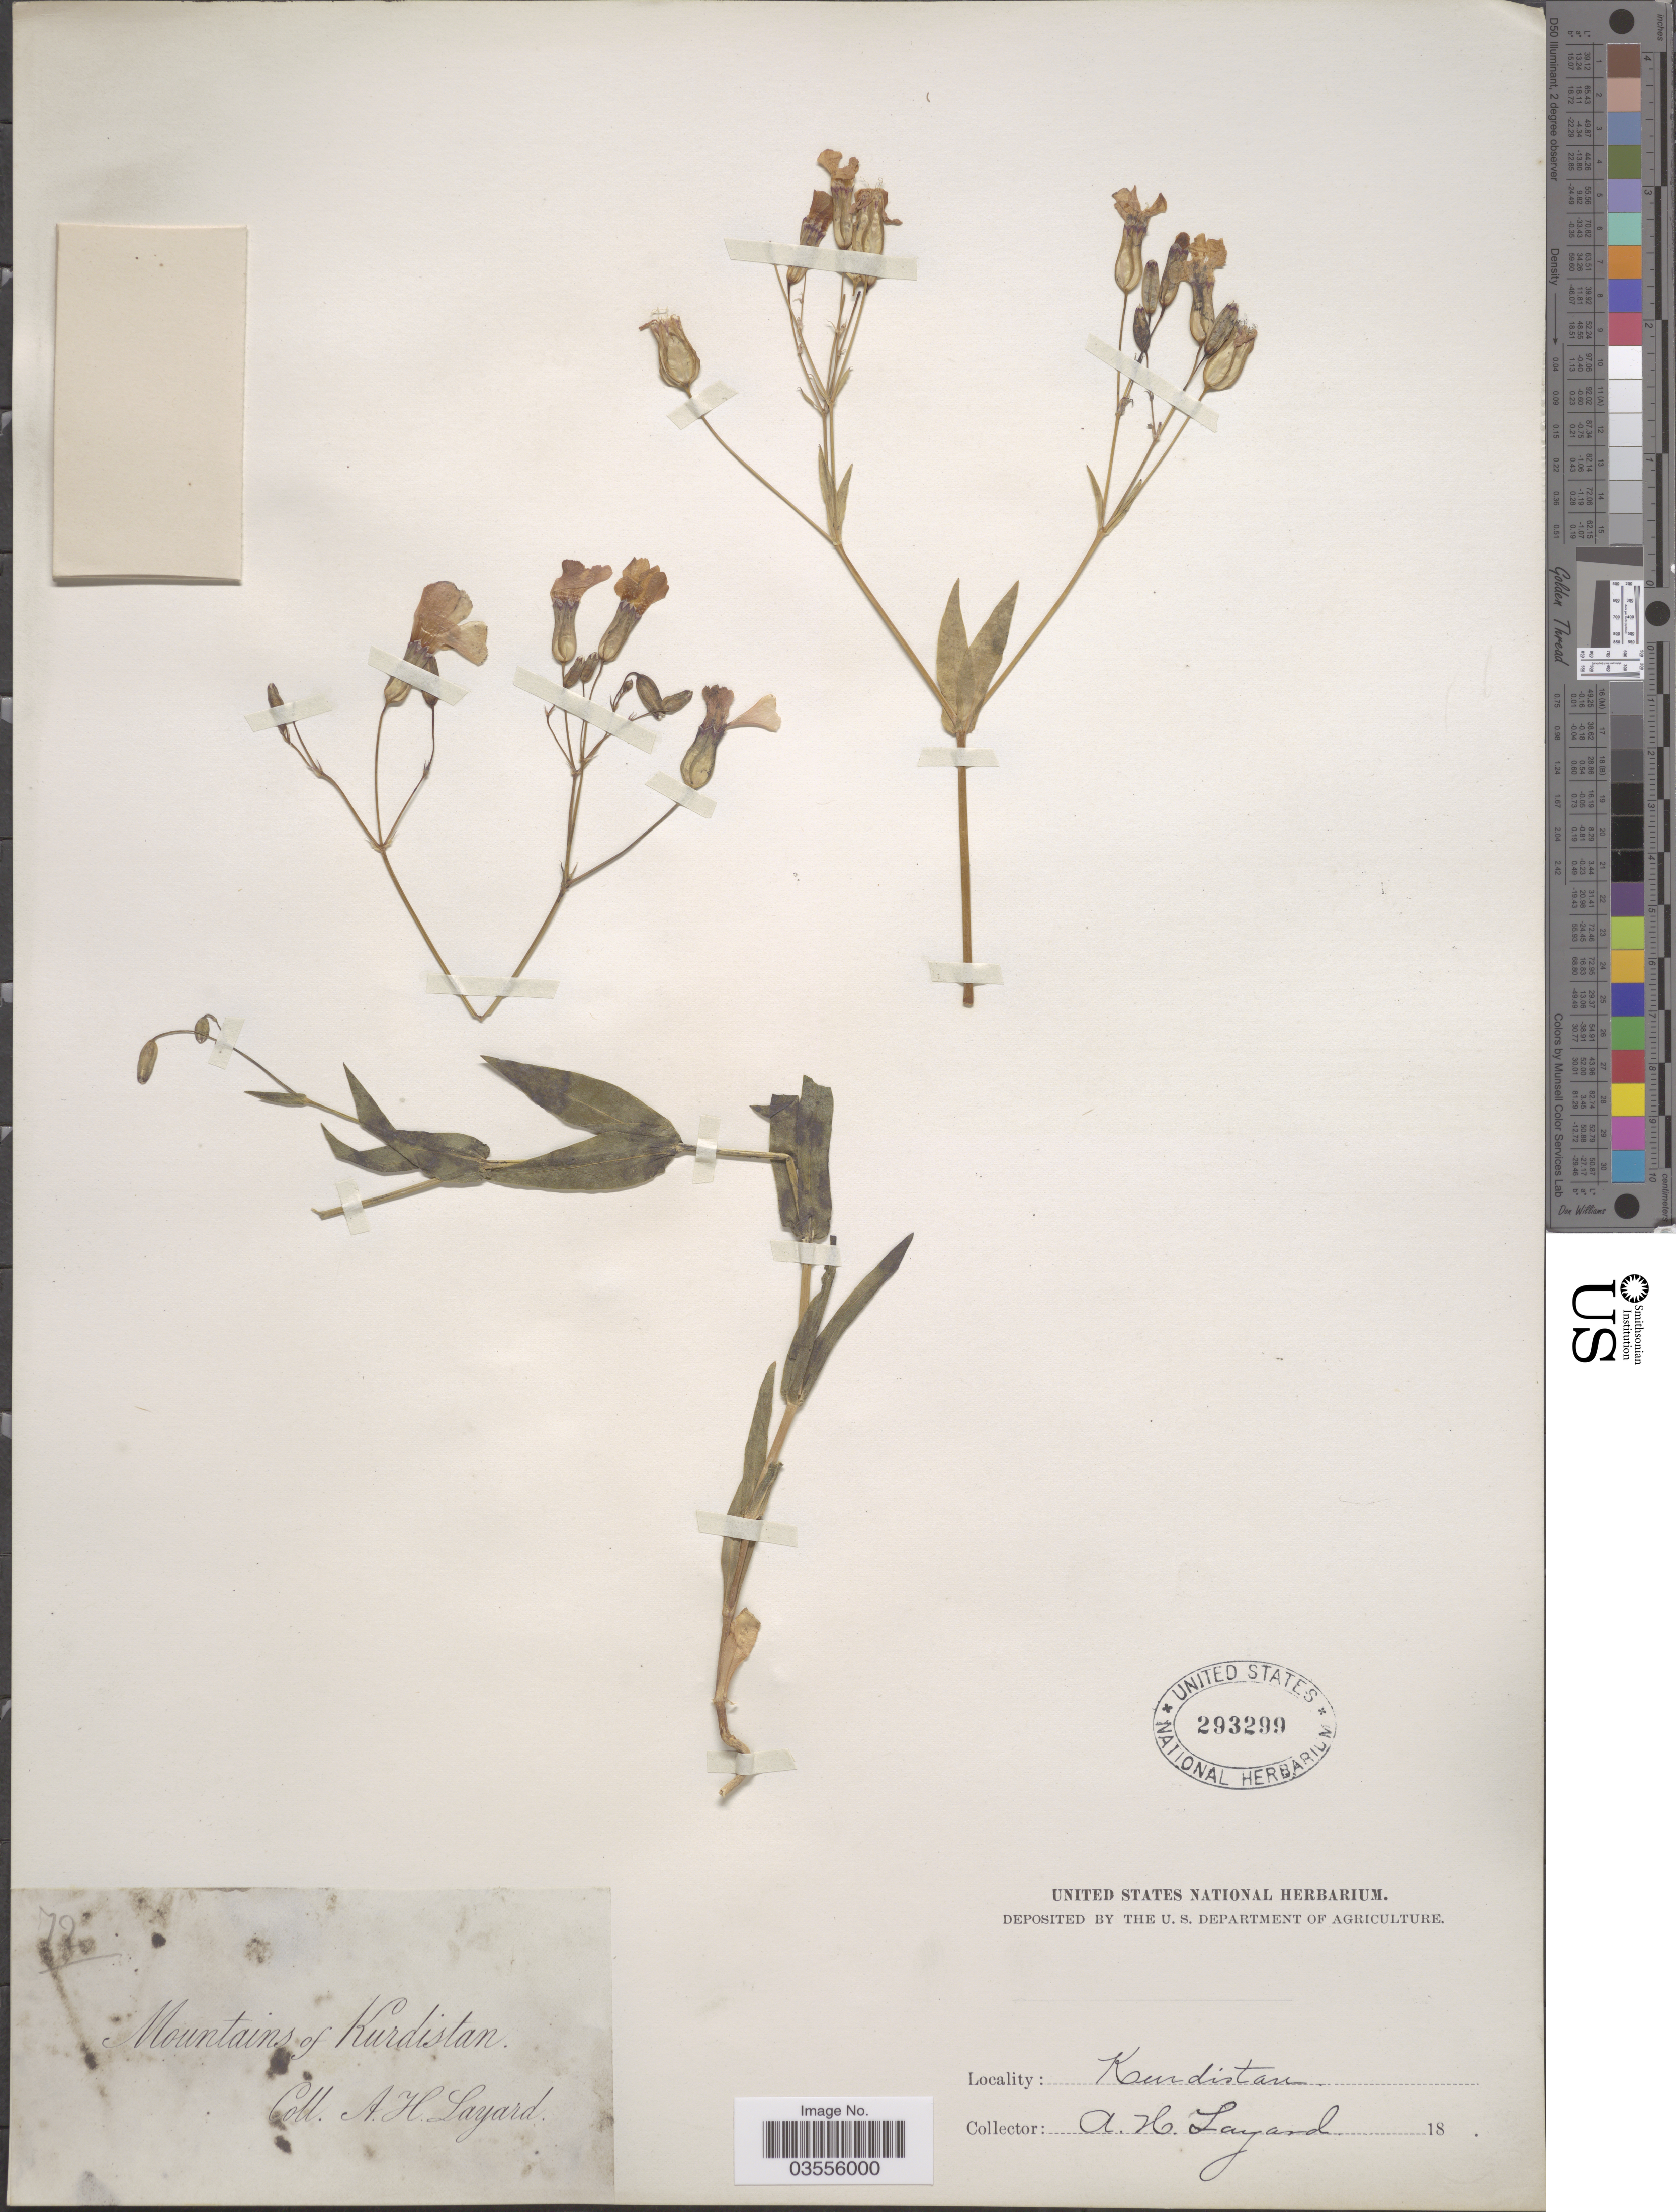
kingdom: Plantae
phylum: Tracheophyta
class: Magnoliopsida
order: Caryophyllales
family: Caryophyllaceae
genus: Vaccaria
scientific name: Vaccaria hispanica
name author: (Mill.) Rauschert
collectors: A. Layard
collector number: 72*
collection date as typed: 18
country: Iran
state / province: Kurdistan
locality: Mountains of Kurdistan.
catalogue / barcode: US 293299